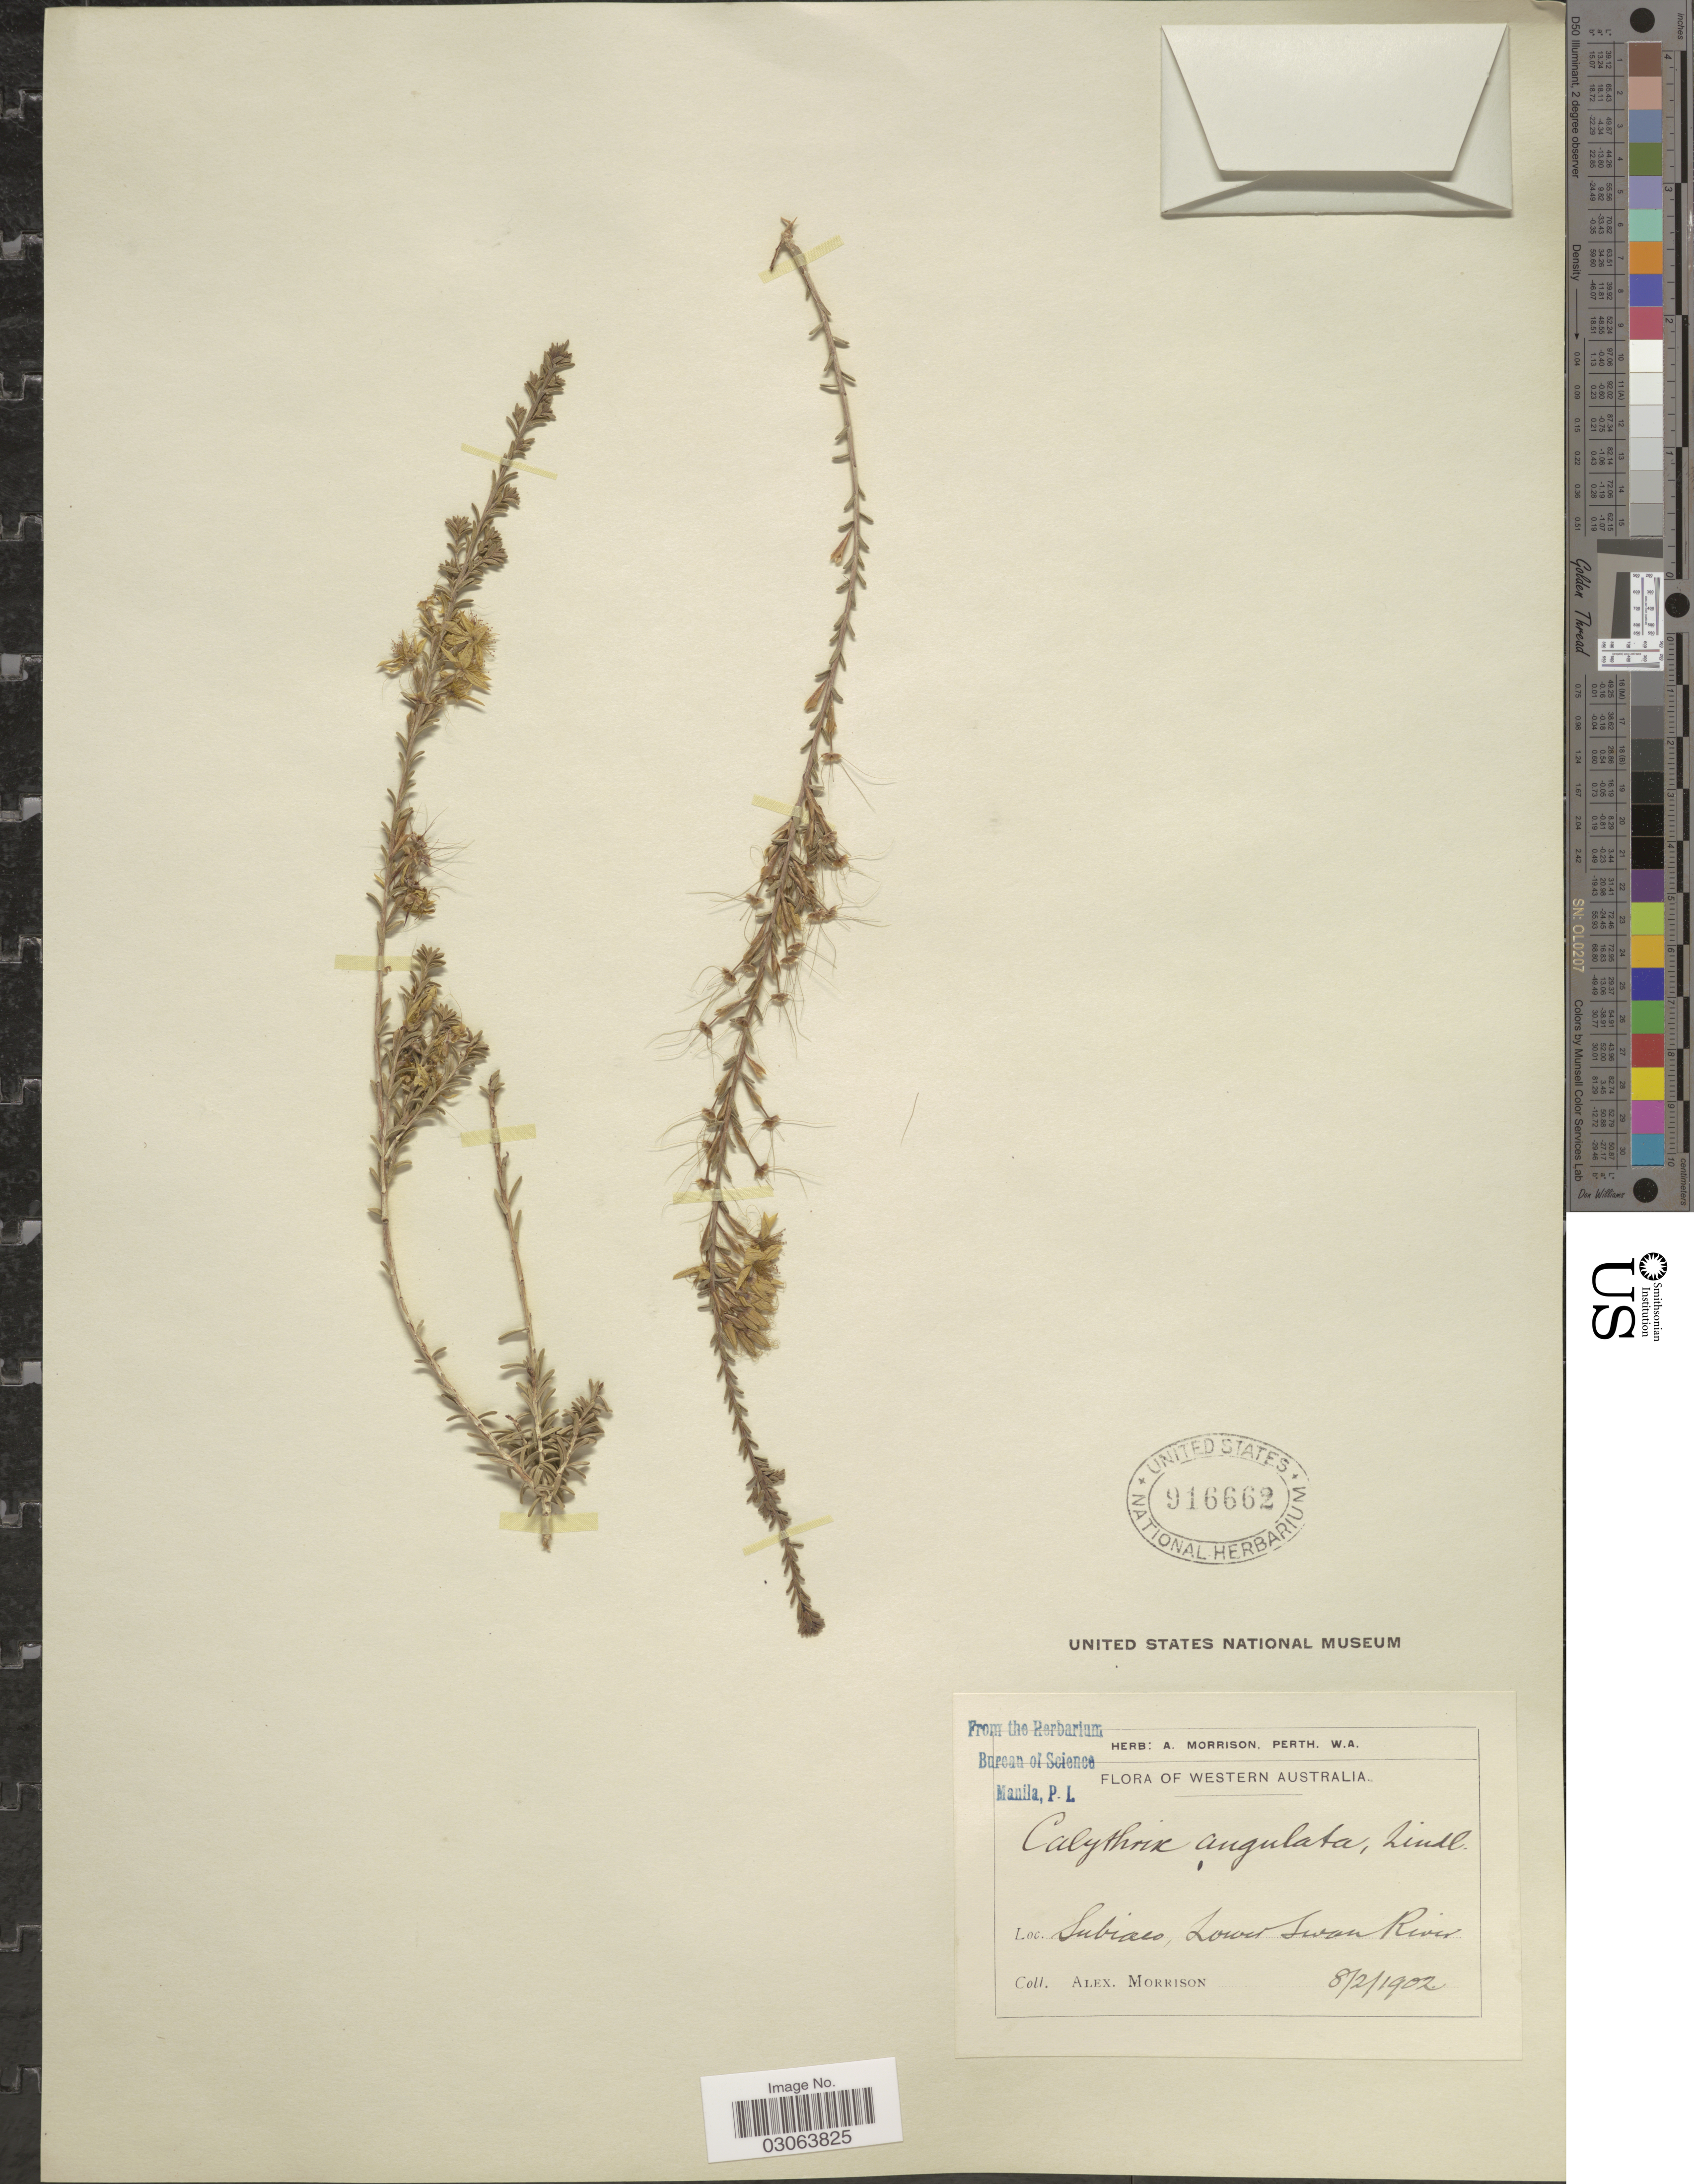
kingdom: Plantae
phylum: Tracheophyta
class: Magnoliopsida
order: Myrtales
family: Myrtaceae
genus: Calytrix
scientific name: Calytrix angulata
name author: Lindl.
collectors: A. Morrison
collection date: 1902-02-08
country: Australia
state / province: Western Australia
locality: Subiaco, Lower Swan R.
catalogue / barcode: US 916662